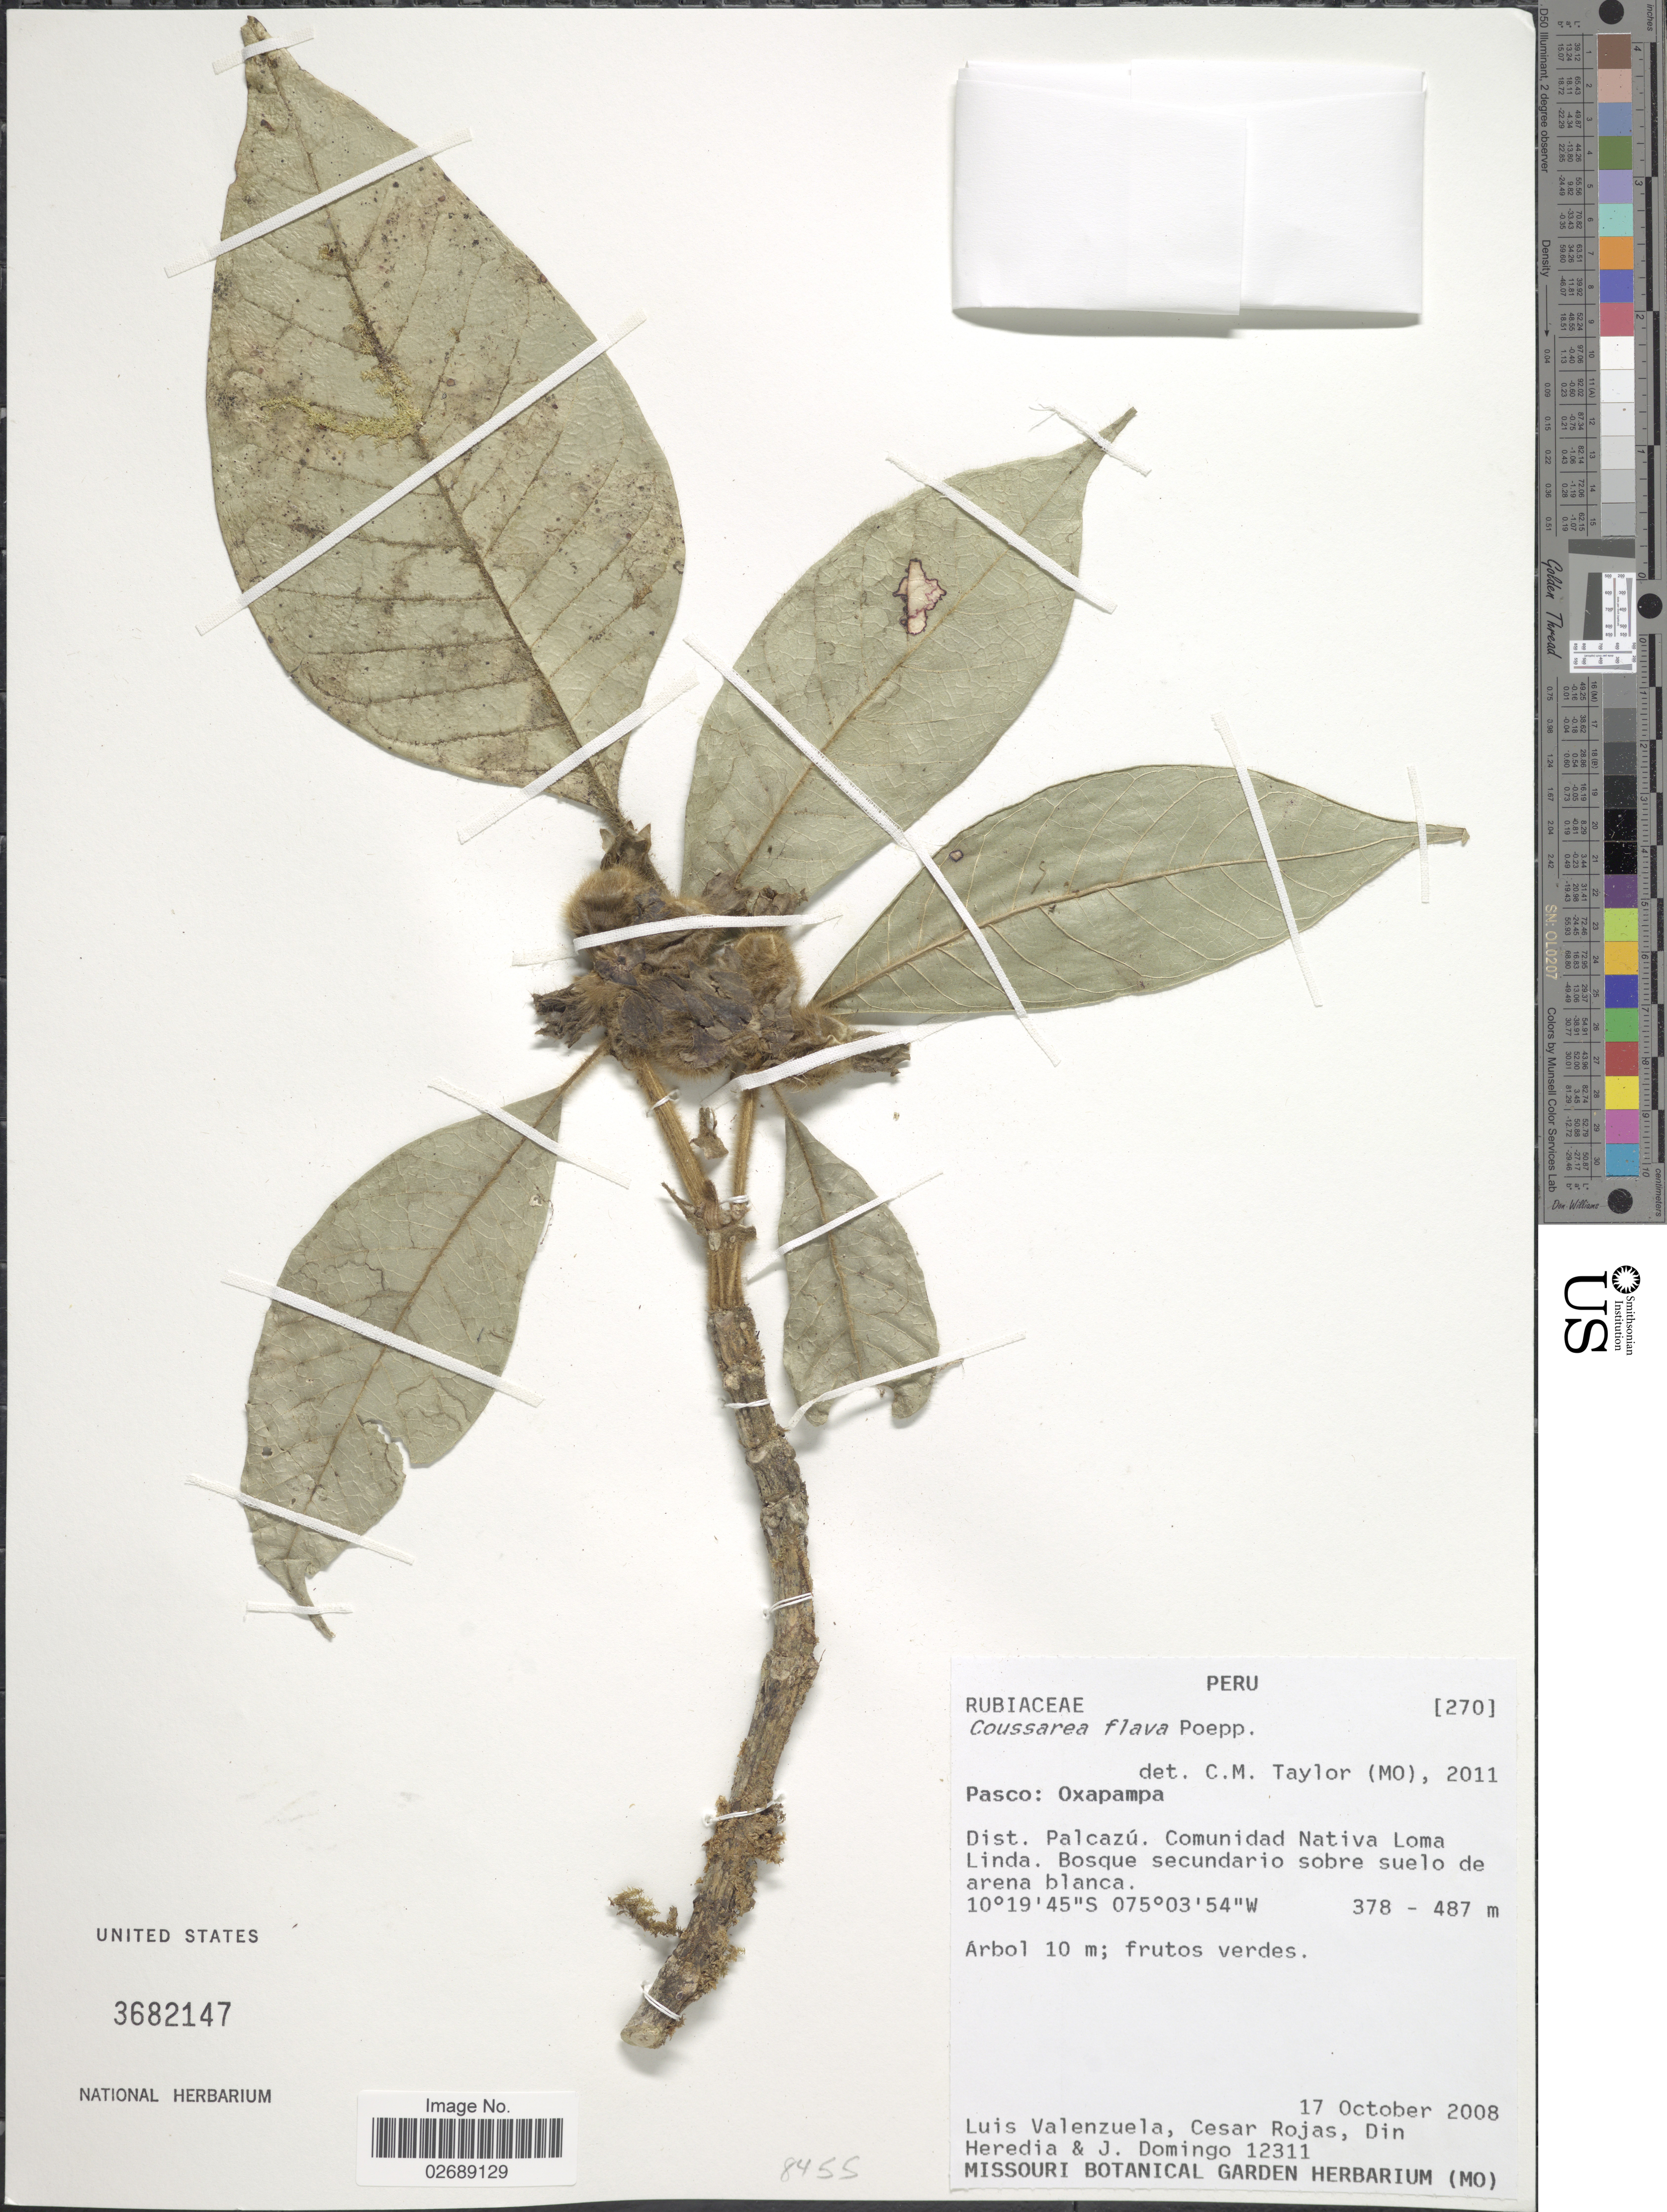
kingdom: Plantae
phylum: Tracheophyta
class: Magnoliopsida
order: Gentianales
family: Rubiaceae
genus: Coussarea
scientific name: Coussarea flava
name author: Poepp. & Endl.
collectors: L. Valenzuela, C. Rojas, D. Heredia & J. Domingo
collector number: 12311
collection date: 2008-10-17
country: Peru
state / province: Pasco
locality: Oaxapampa. Dist. Palcazu. Comunidad Nativa Loma Linda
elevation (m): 378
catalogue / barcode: US 3682147